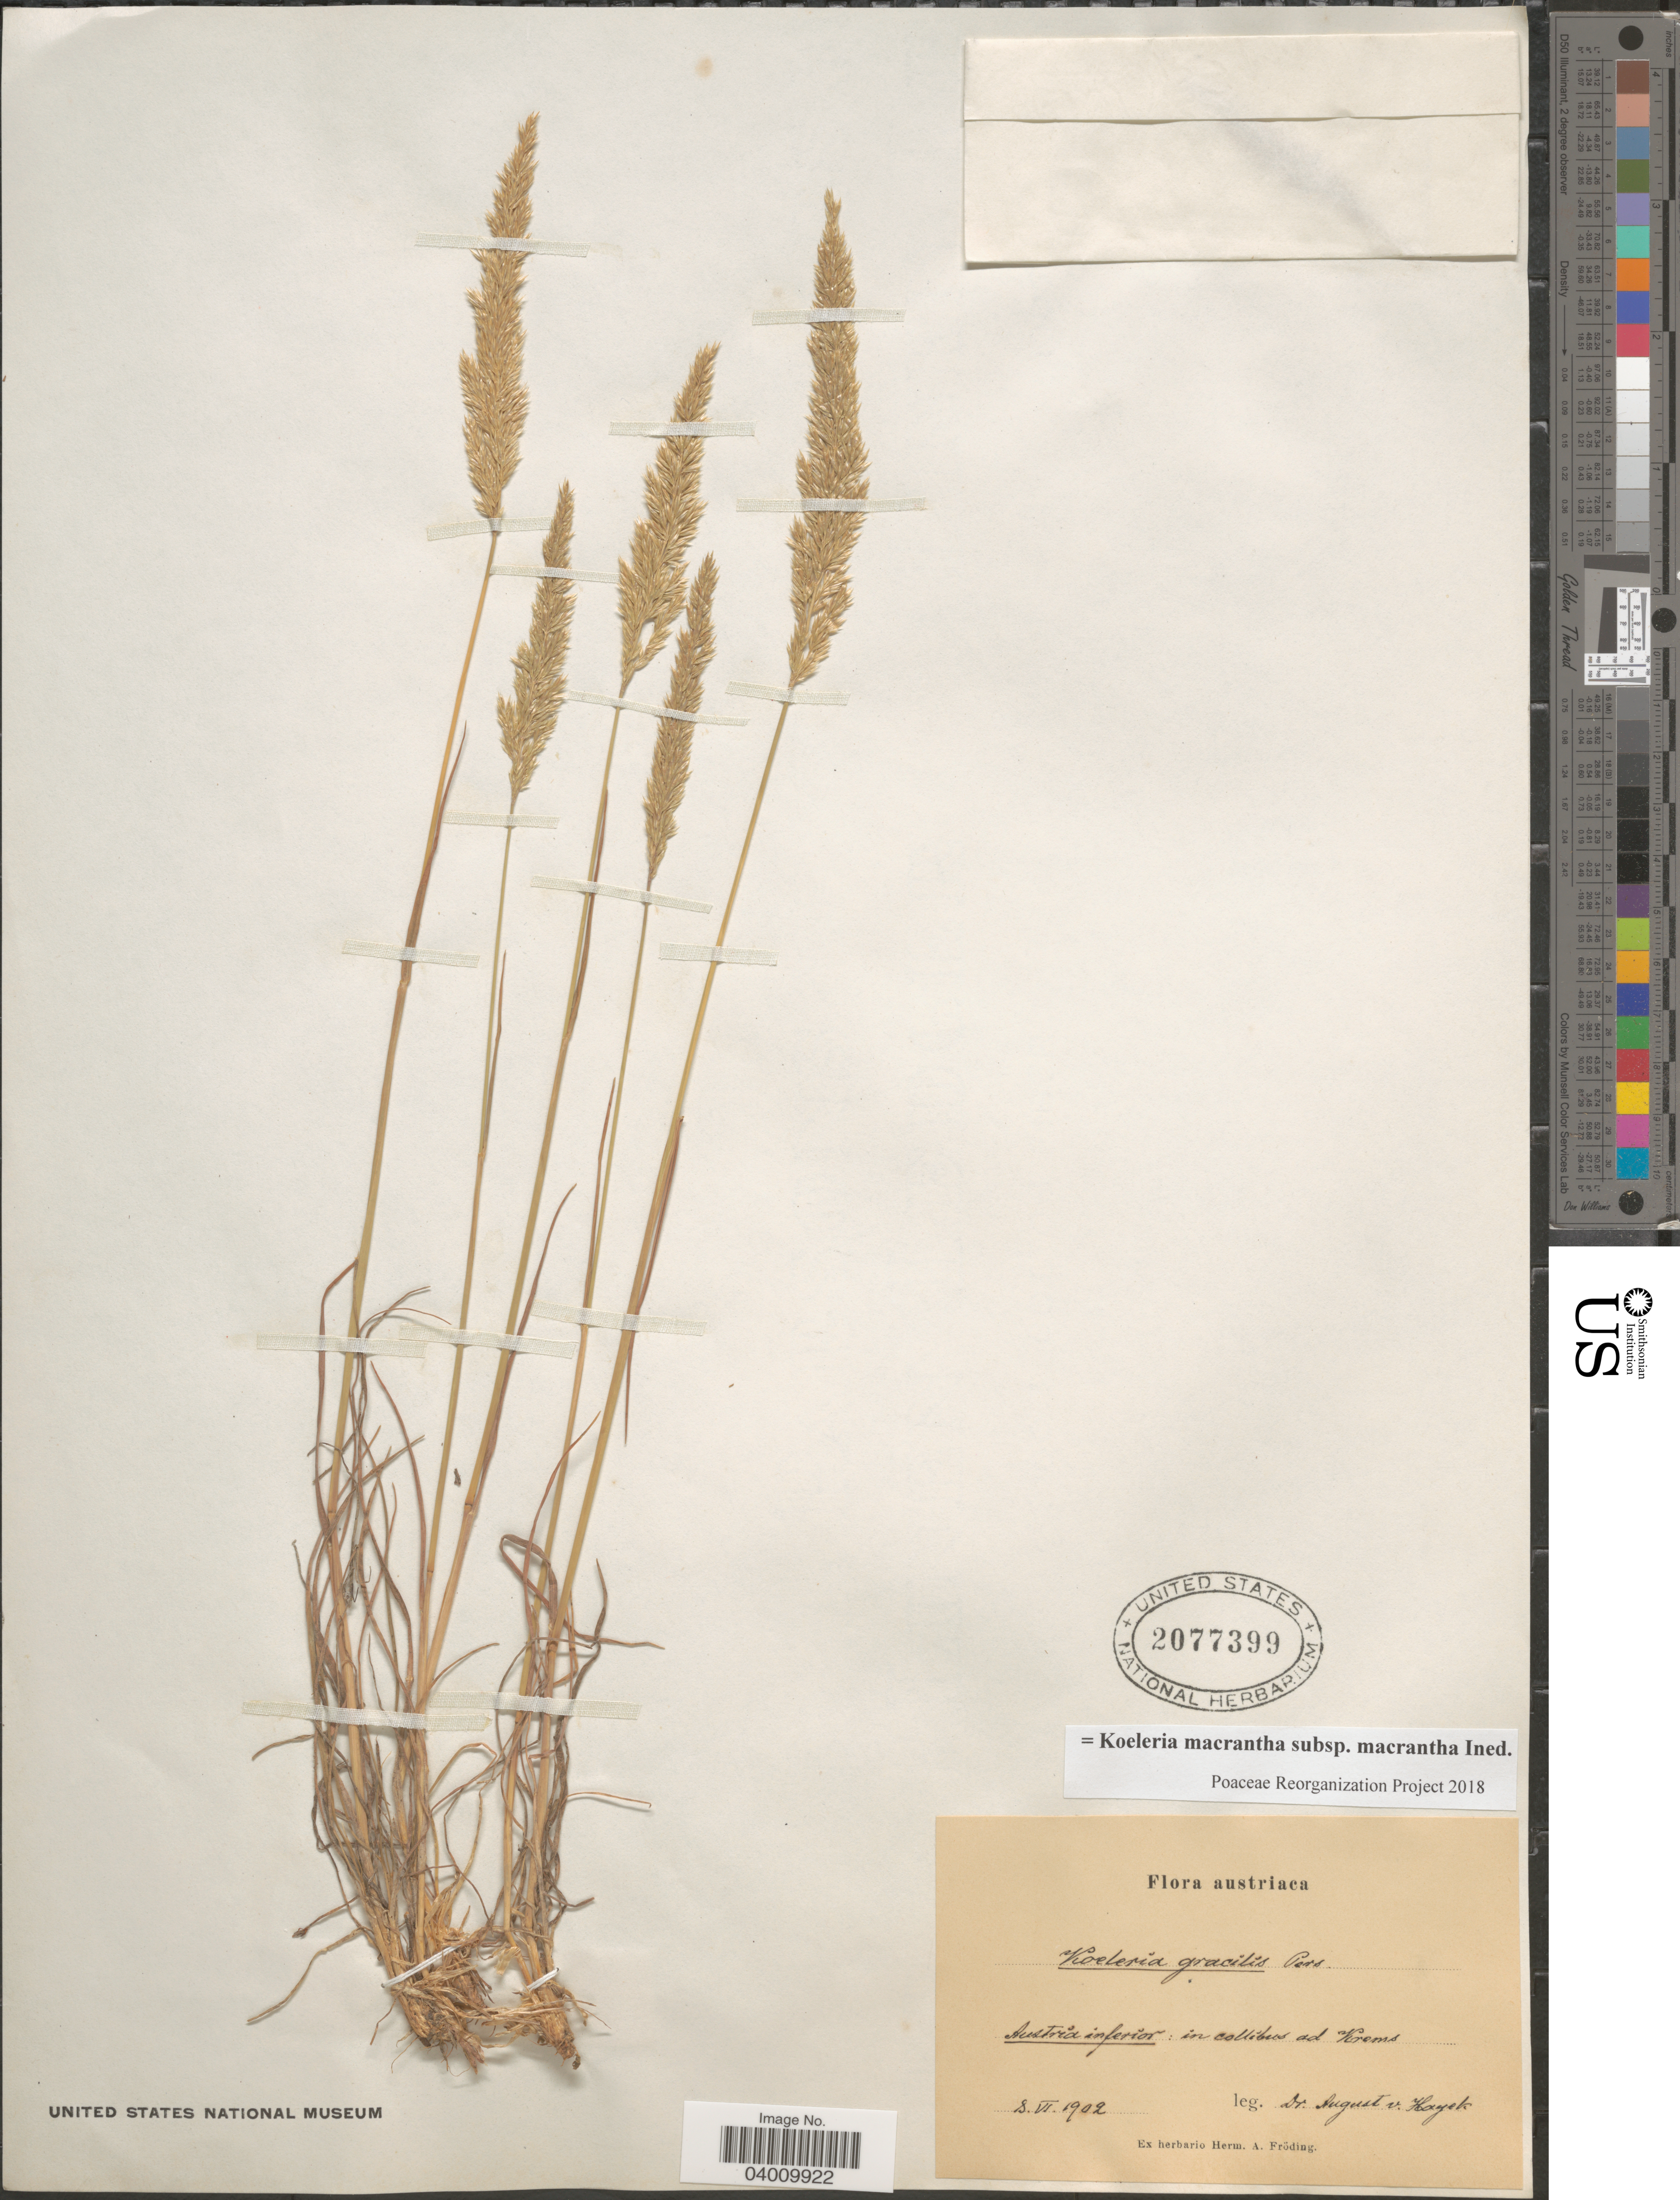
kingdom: Plantae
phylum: Tracheophyta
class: Liliopsida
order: Poales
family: Poaceae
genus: Koeleria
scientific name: Koeleria macrantha subsp. macrantha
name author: (Ledeb.) Schult.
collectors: A. A. von Hayek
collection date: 1902-06-08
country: Austria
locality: Austriaca. Austrå inferior: in collibus ad Krems.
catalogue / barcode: US 2077399